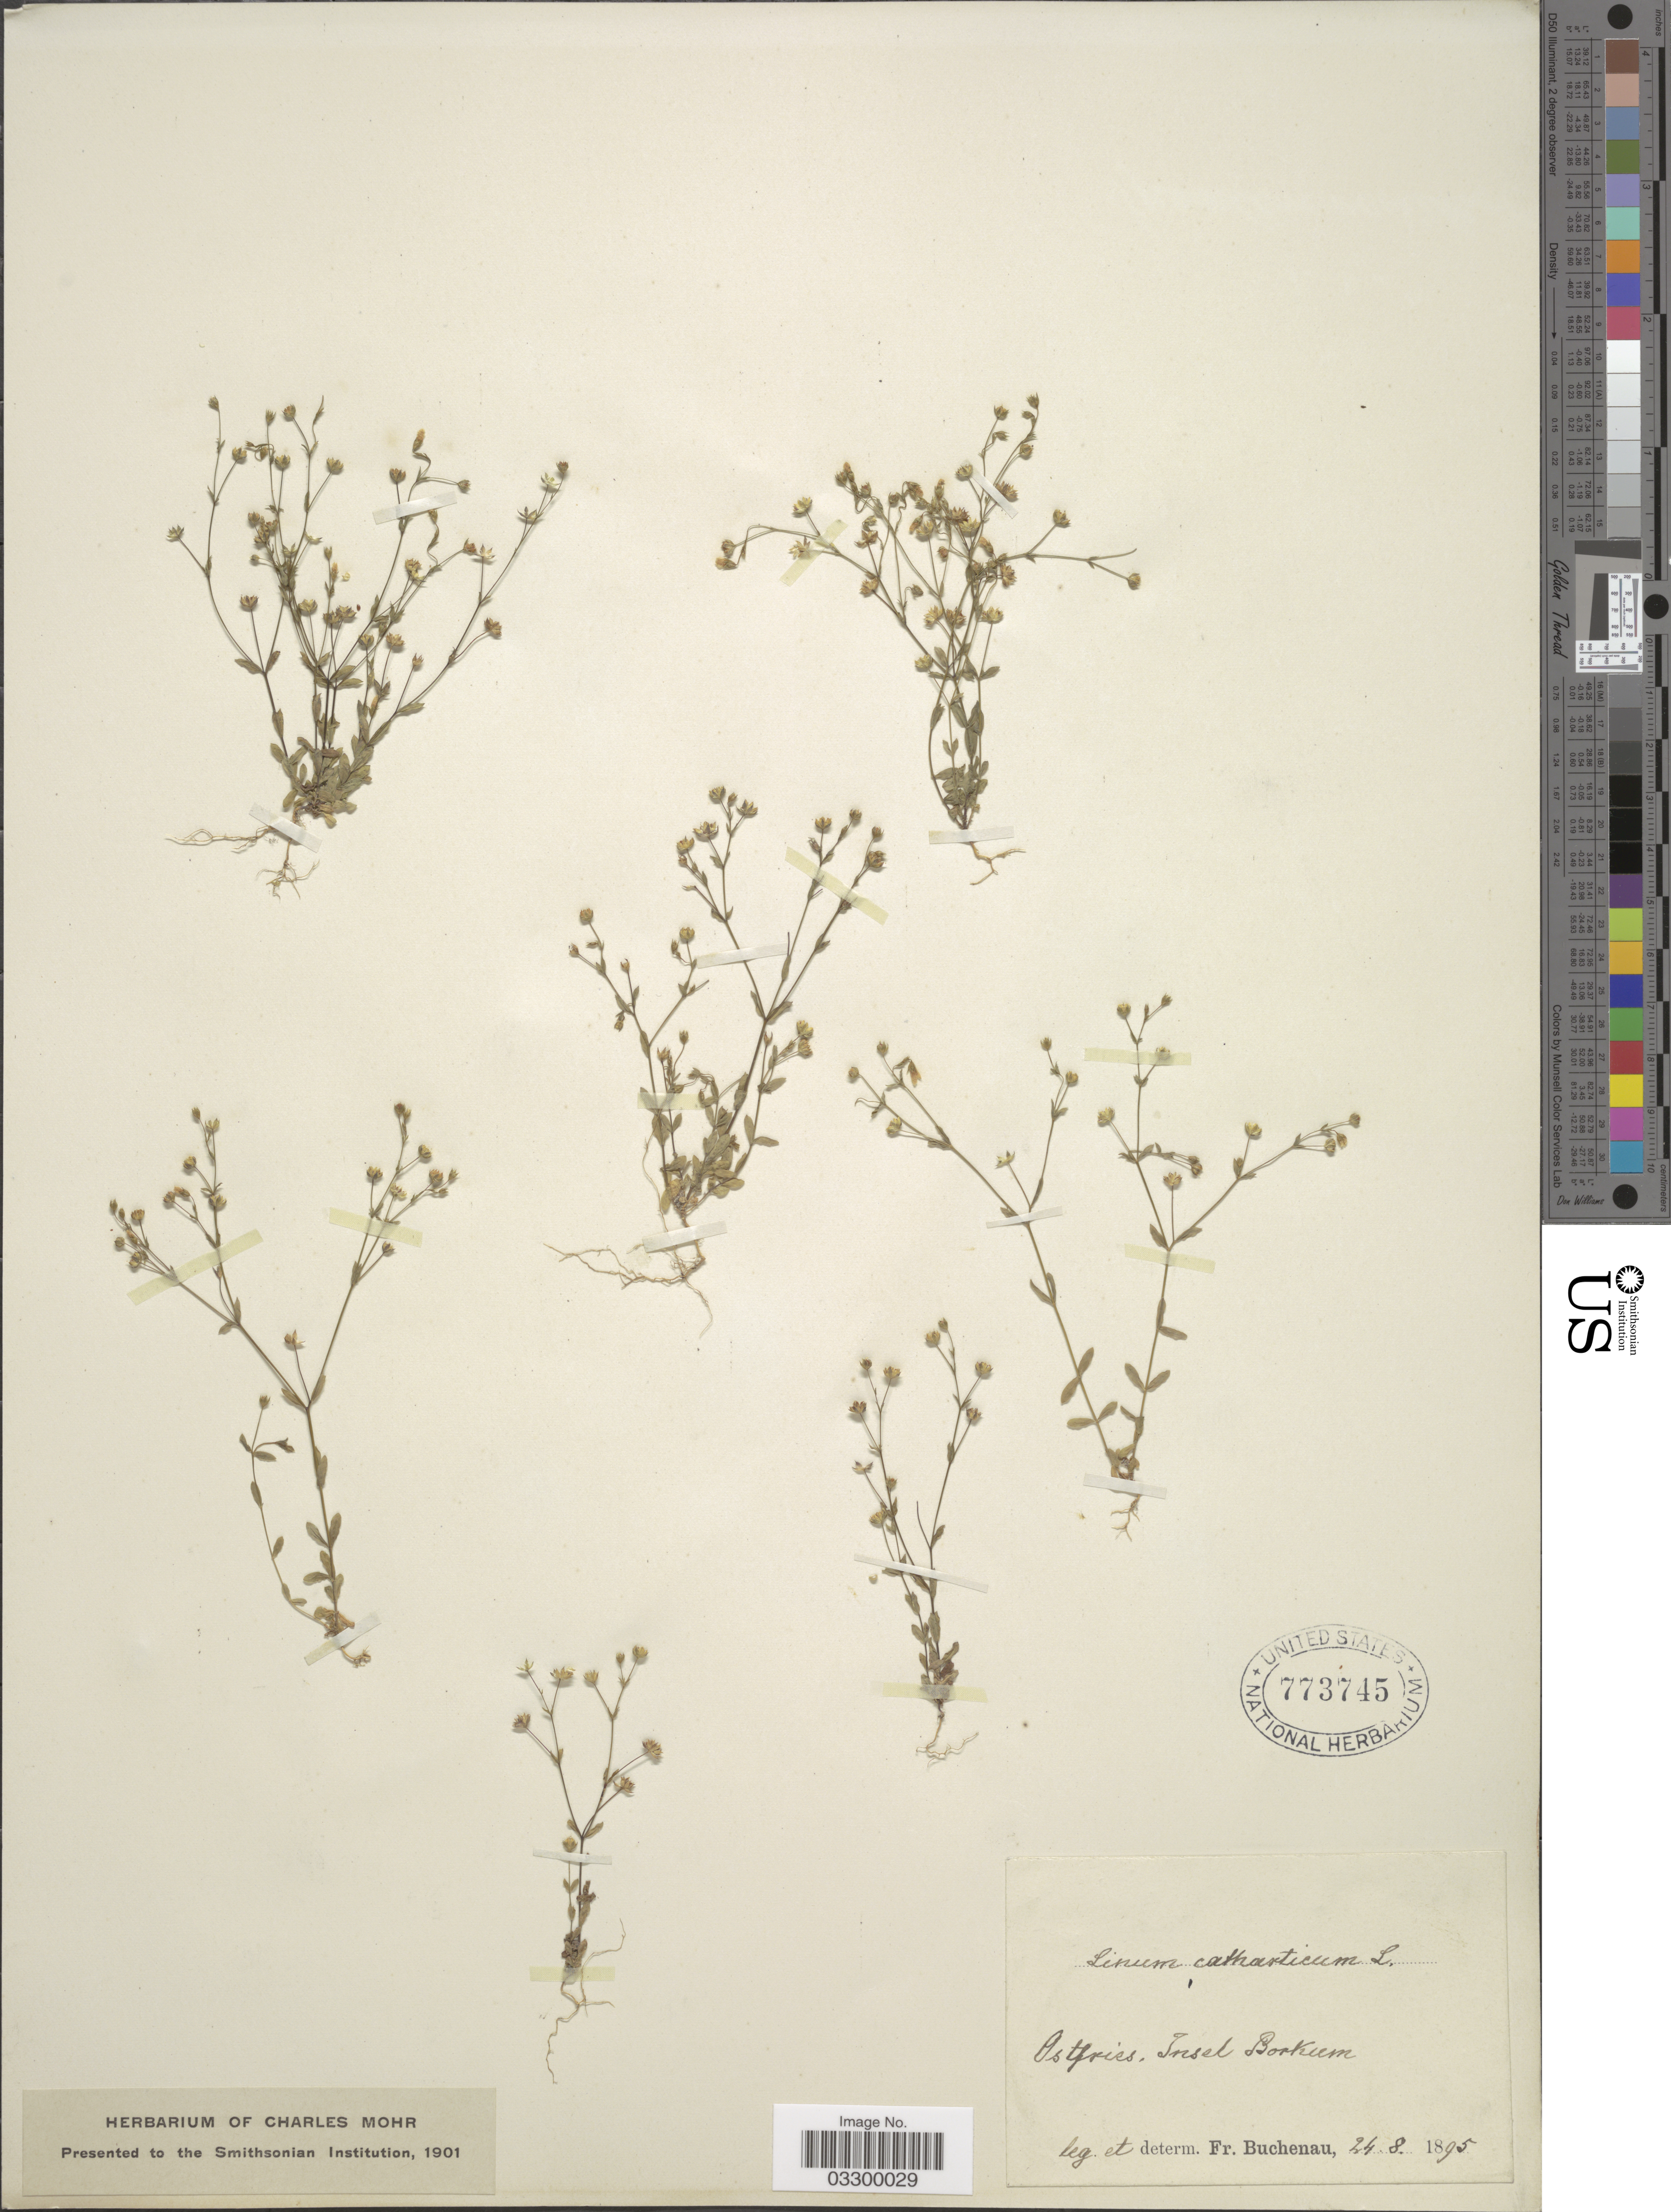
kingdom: Plantae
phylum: Tracheophyta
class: Magnoliopsida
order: Malpighiales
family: Linaceae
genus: Linum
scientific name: Linum catharticum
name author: L.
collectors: F. Buchenau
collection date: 1895-08-24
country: Germany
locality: Ostfries. Insel Borkum.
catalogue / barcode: US 773745